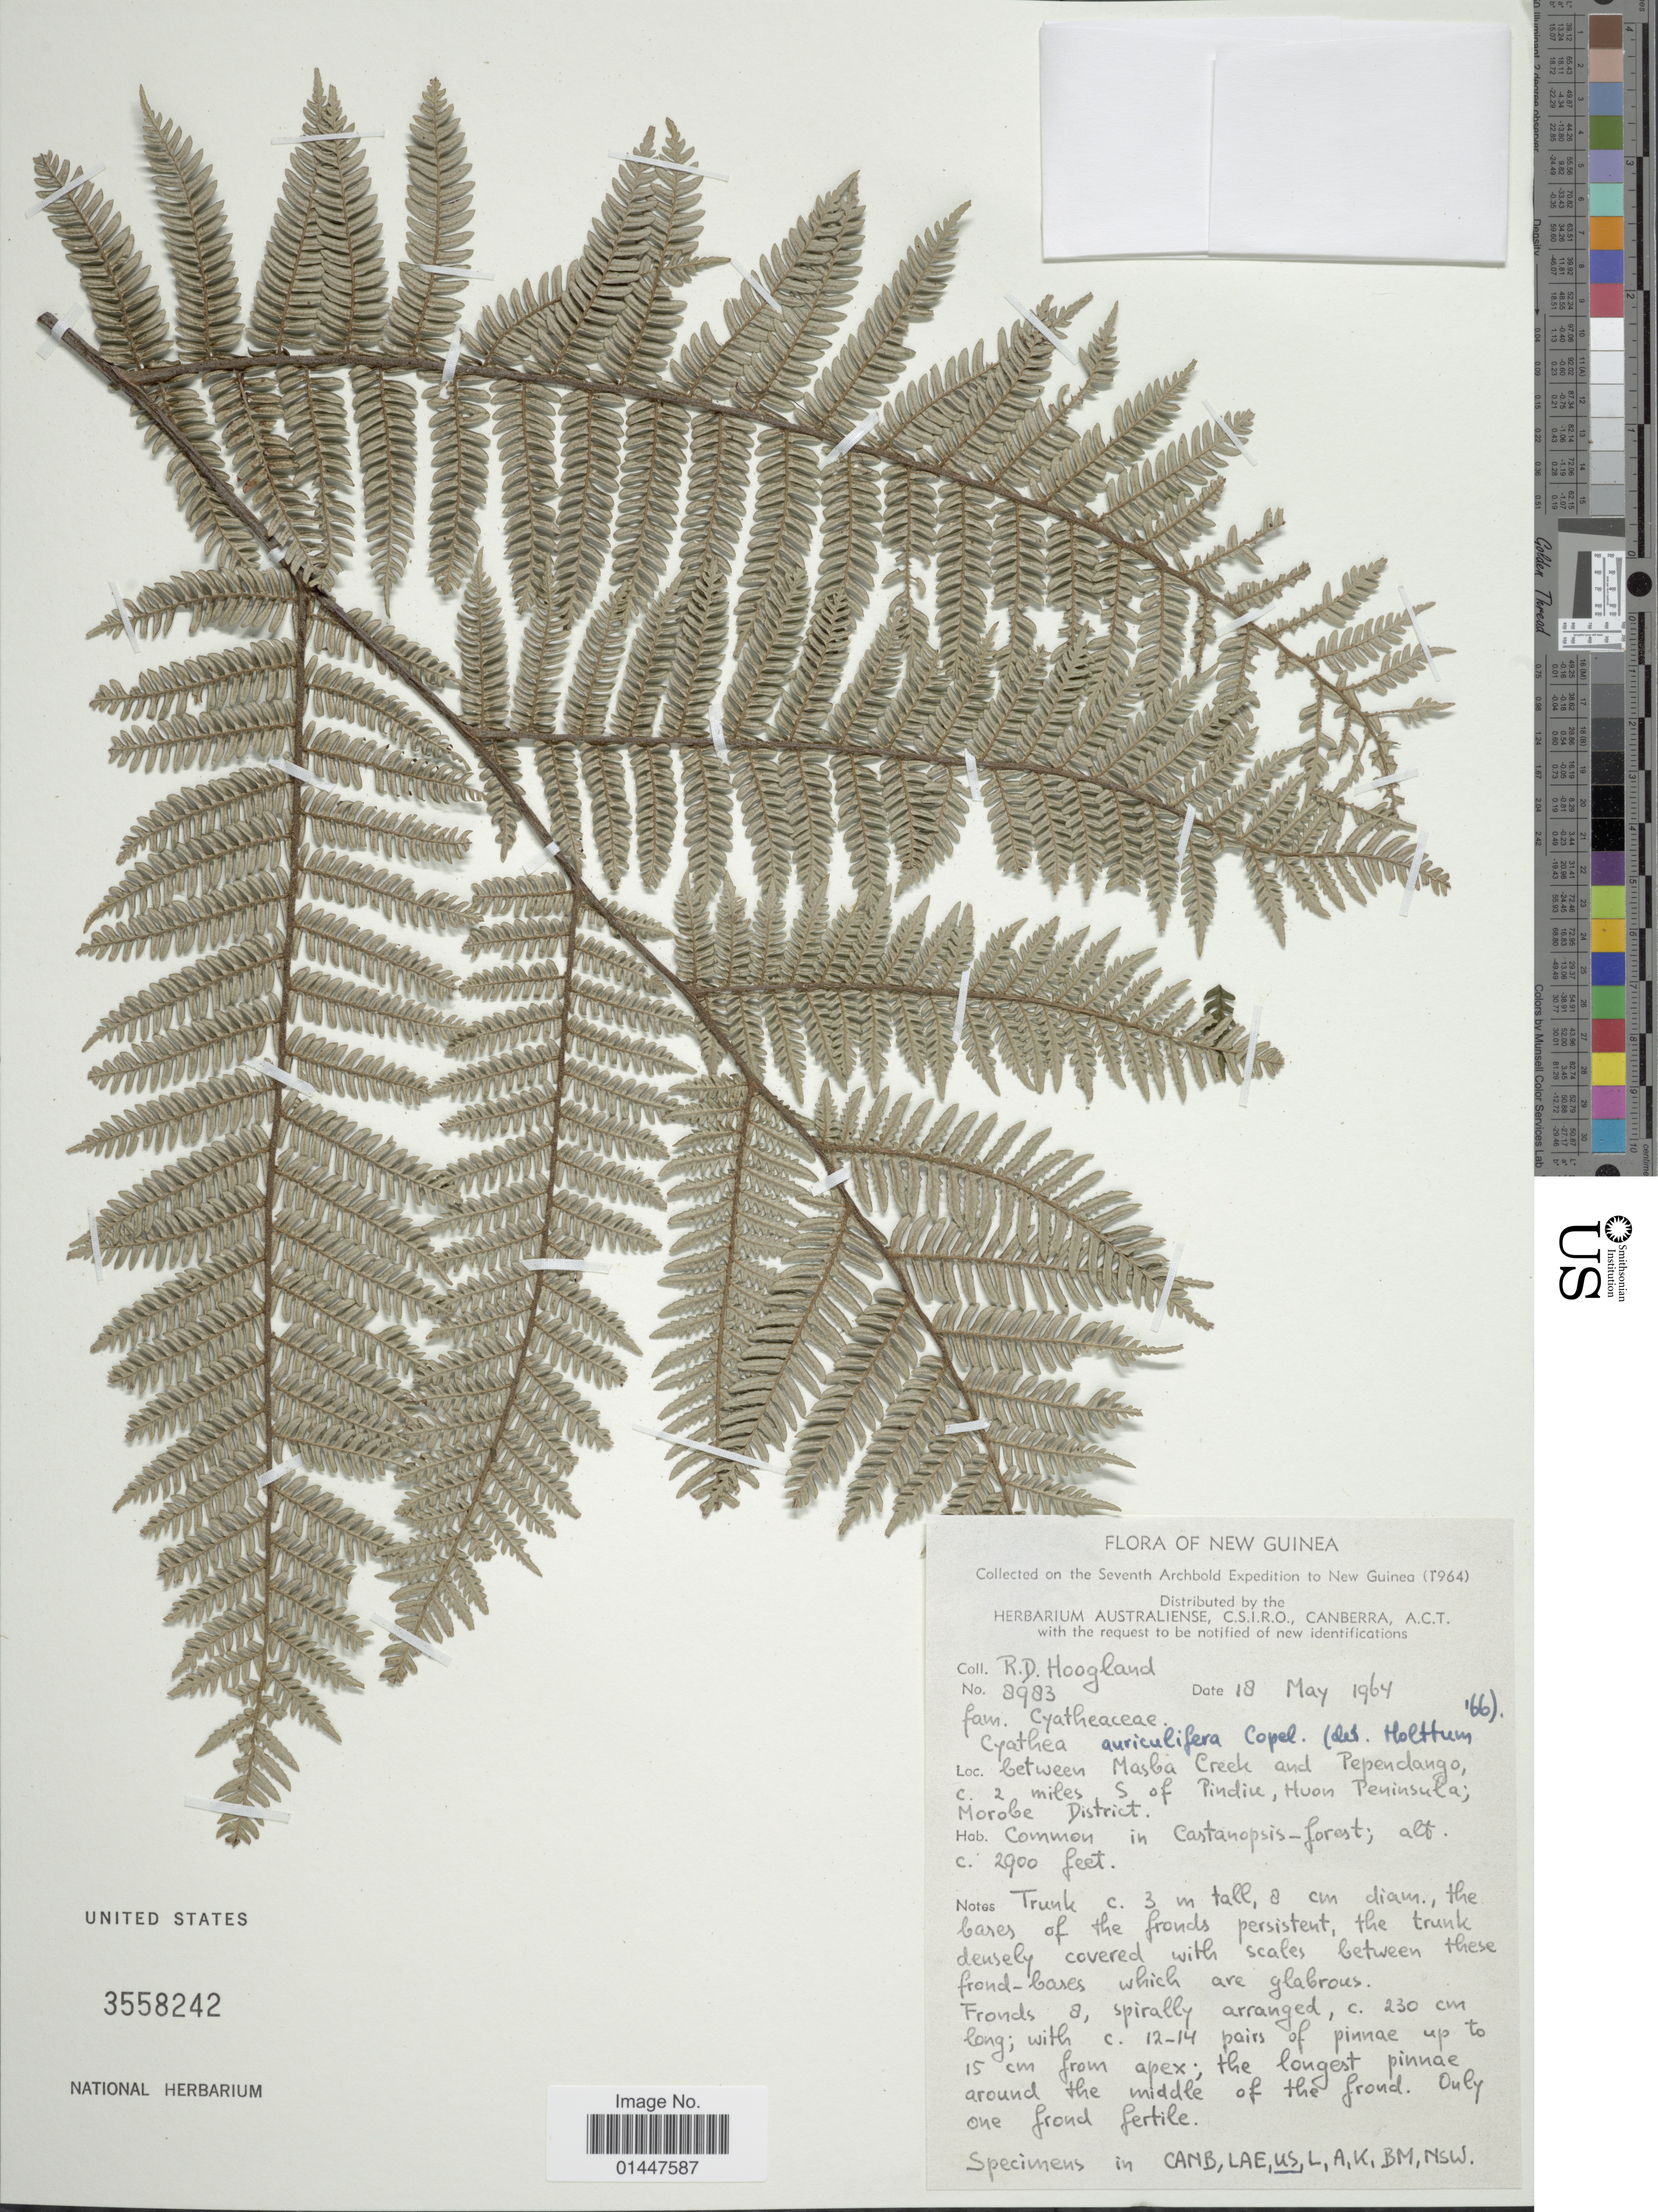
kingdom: Plantae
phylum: Tracheophyta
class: Polypodiopsida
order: Cyatheales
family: Cyatheaceae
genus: Sphaeropteris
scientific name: Sphaeropteris auriculifera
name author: (Copel.) R.M. Tryon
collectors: R. D. Hoogland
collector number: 8983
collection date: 1964-05-18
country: Papua New Guinea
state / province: Morobe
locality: New Guinea. between Masba Creek and Pependango, c. 2 miles S of Pindiu, Huon Peninsula; Morobe District.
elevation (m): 884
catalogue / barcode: US 3558242